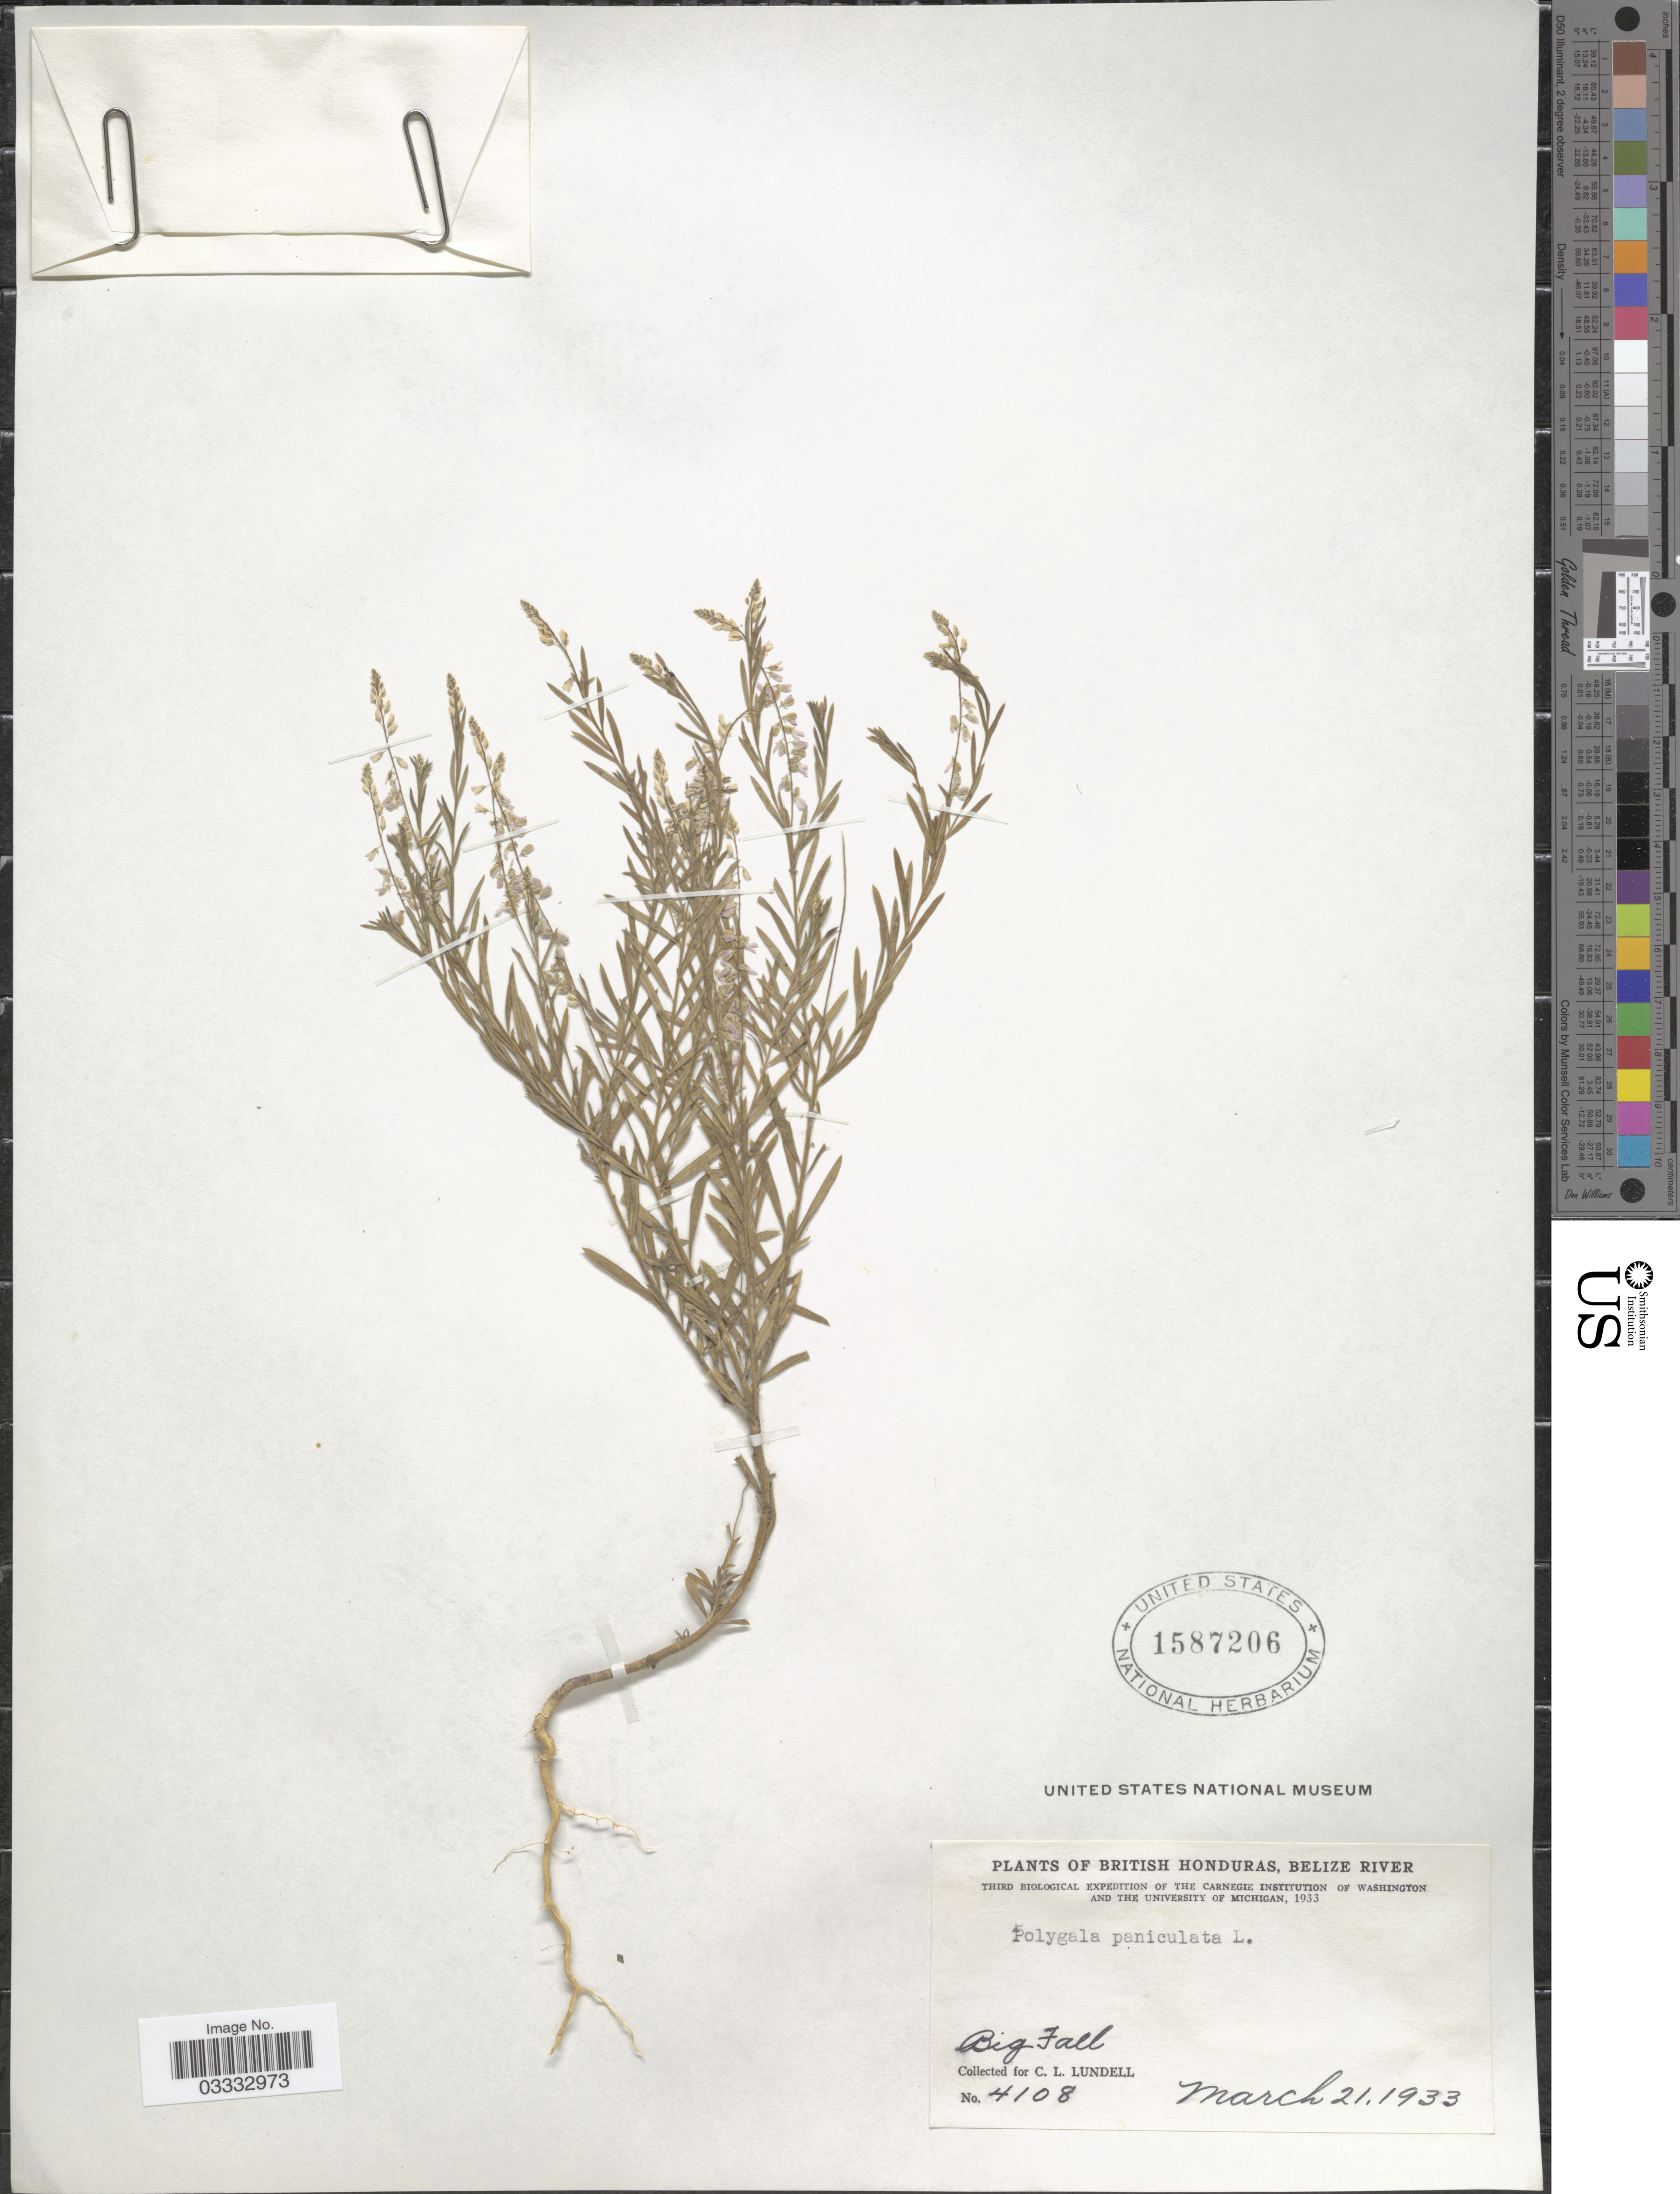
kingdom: Plantae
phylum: Tracheophyta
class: Magnoliopsida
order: Fabales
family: Polygalaceae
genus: Polygala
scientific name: Polygala paniculata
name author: L.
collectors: C. L. Lundell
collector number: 4108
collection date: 1933-03-21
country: Belize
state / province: Belize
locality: British Honduras, Belize River. Big Fall.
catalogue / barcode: US 1587206